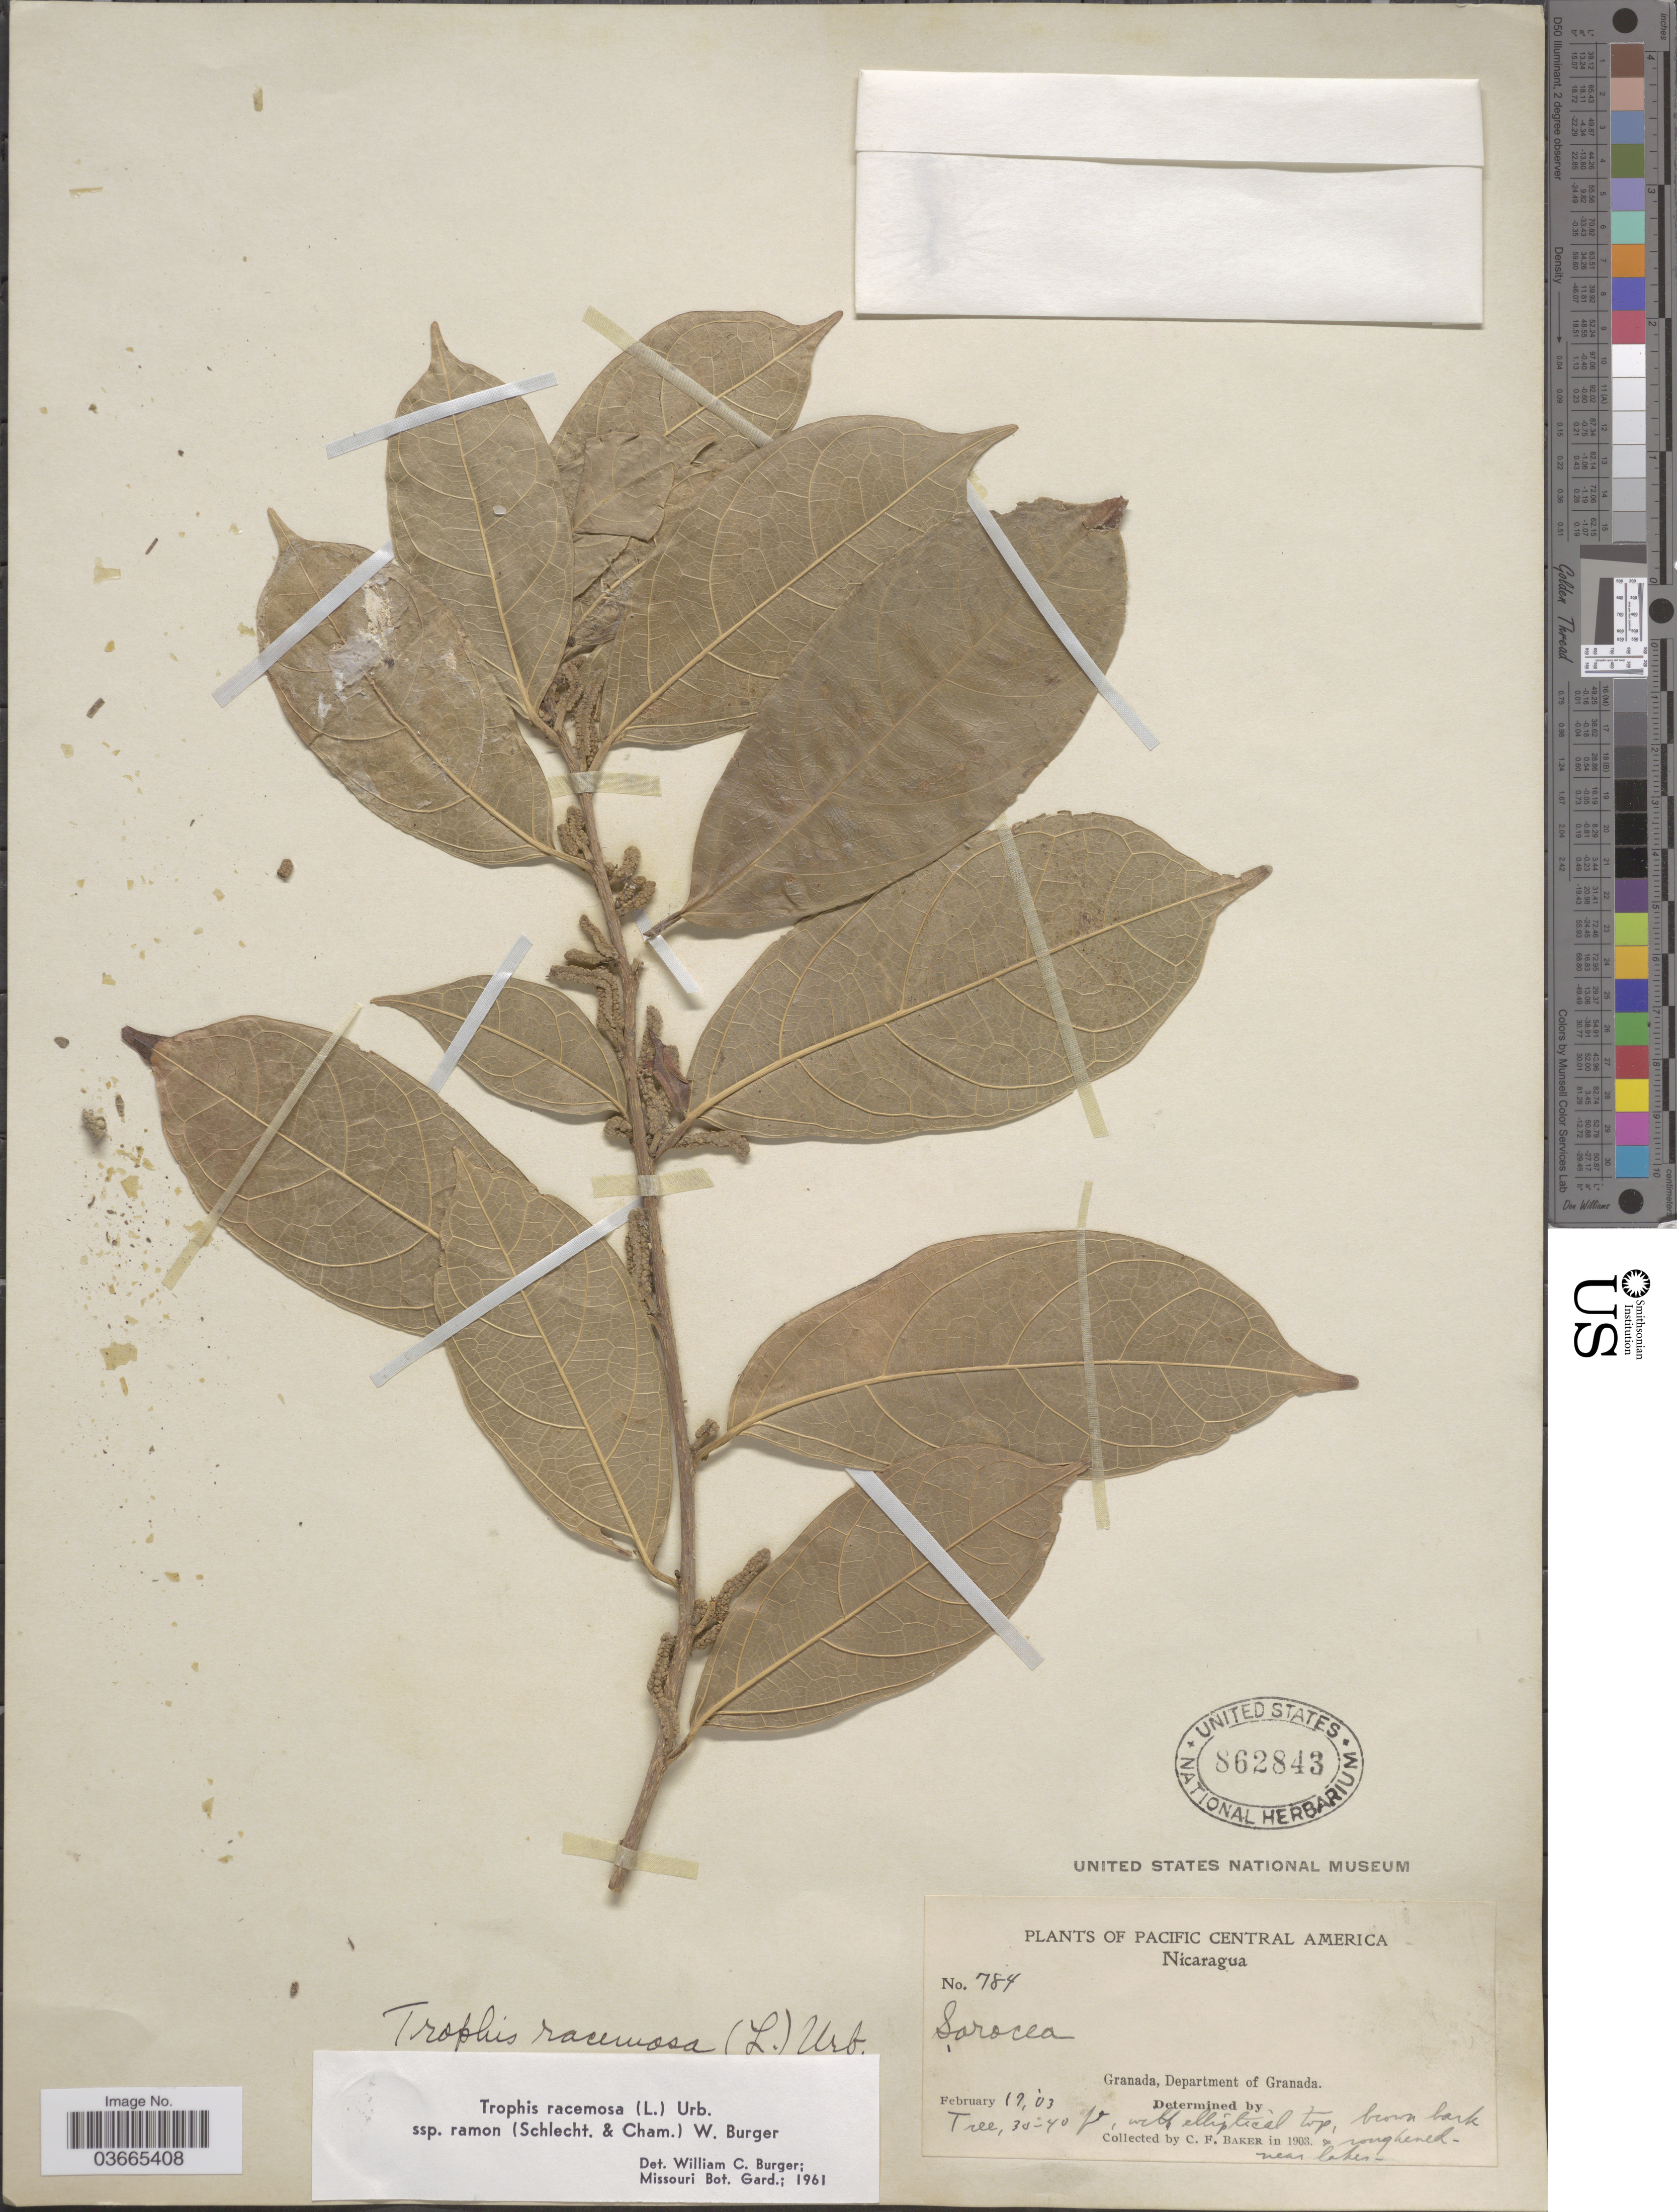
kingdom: Plantae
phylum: Tracheophyta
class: Magnoliopsida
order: Rosales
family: Moraceae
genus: Trophis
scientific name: Trophis racemosa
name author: (L.) Urb.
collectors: C. F. Baker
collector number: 784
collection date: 1903-02-17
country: Nicaragua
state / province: Granada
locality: Pacific Central America. Granada, Department of Granada.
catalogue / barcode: US 862843